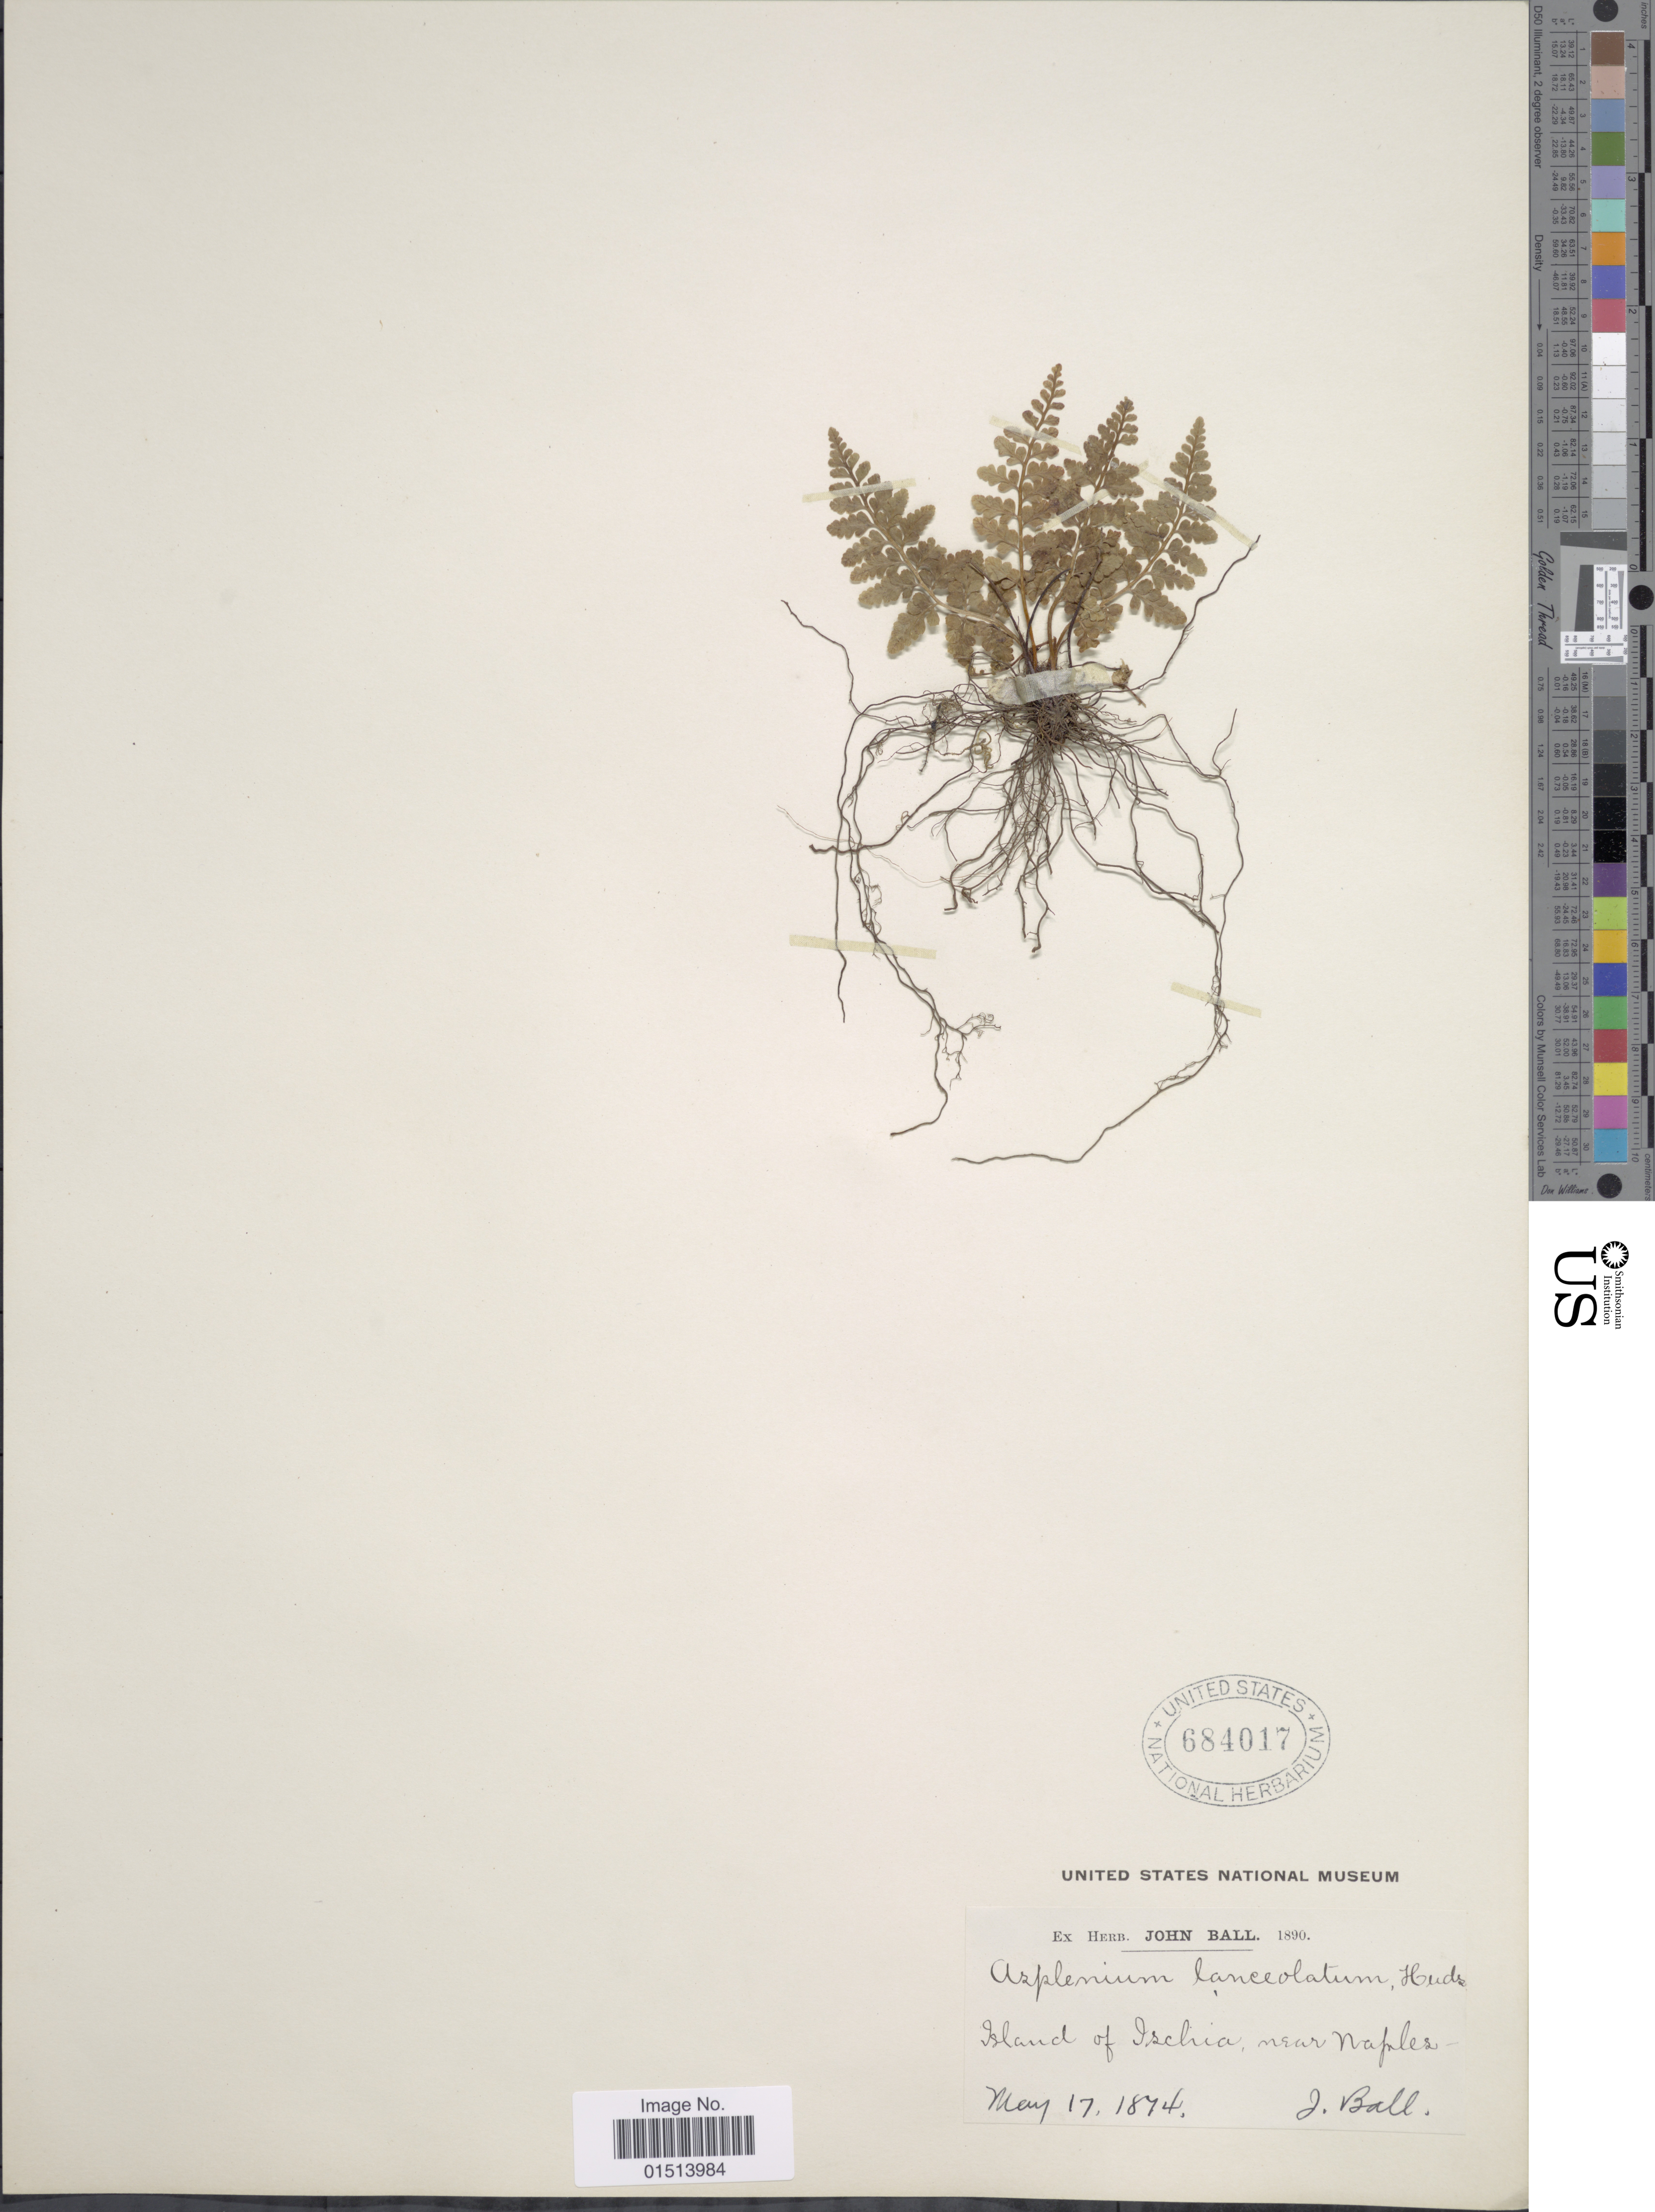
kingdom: Plantae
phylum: Tracheophyta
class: Polypodiopsida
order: Polypodiales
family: Aspleniaceae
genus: Asplenium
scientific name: Asplenium obovatum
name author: Viv.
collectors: J. Ball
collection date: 1874-05-17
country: Italy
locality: Island of Ischia, near Nafalez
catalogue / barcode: US 684017